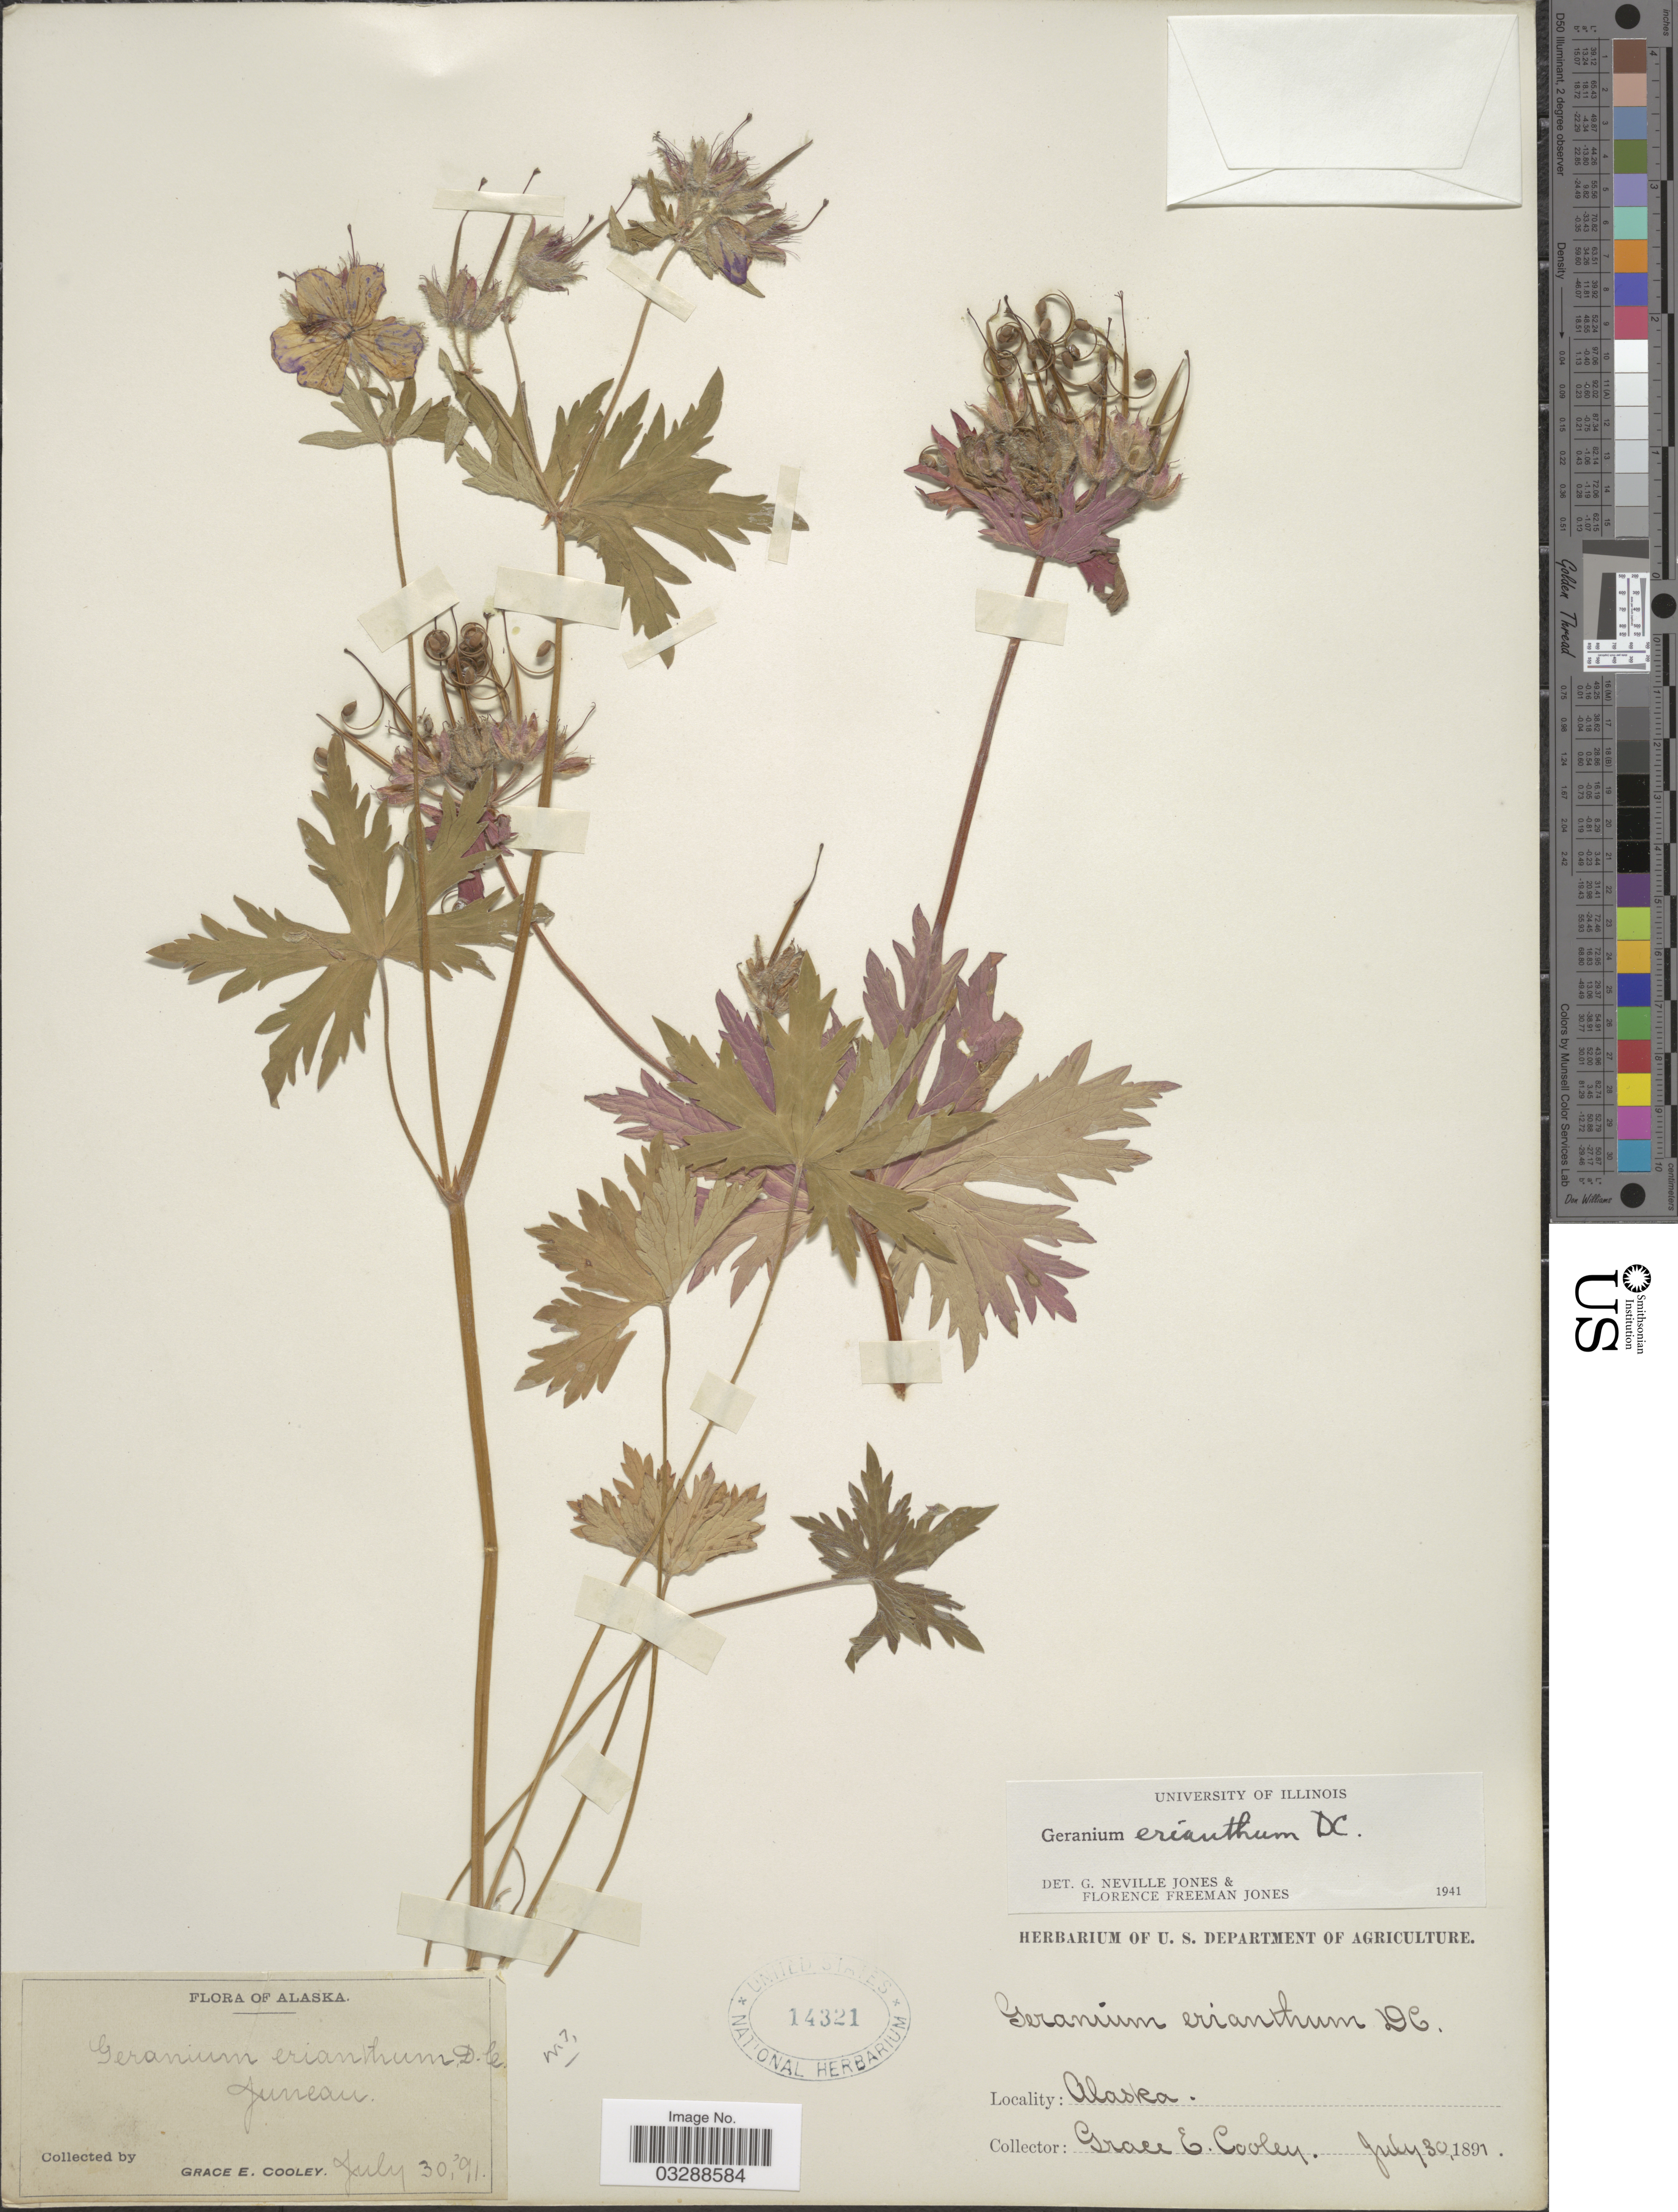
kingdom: Plantae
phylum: Tracheophyta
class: Magnoliopsida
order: Geraniales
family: Geraniaceae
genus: Geranium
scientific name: Geranium erianthum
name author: DC.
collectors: G. E. Cooley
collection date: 1891-07-30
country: United States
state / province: Alaska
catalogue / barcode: US 14321